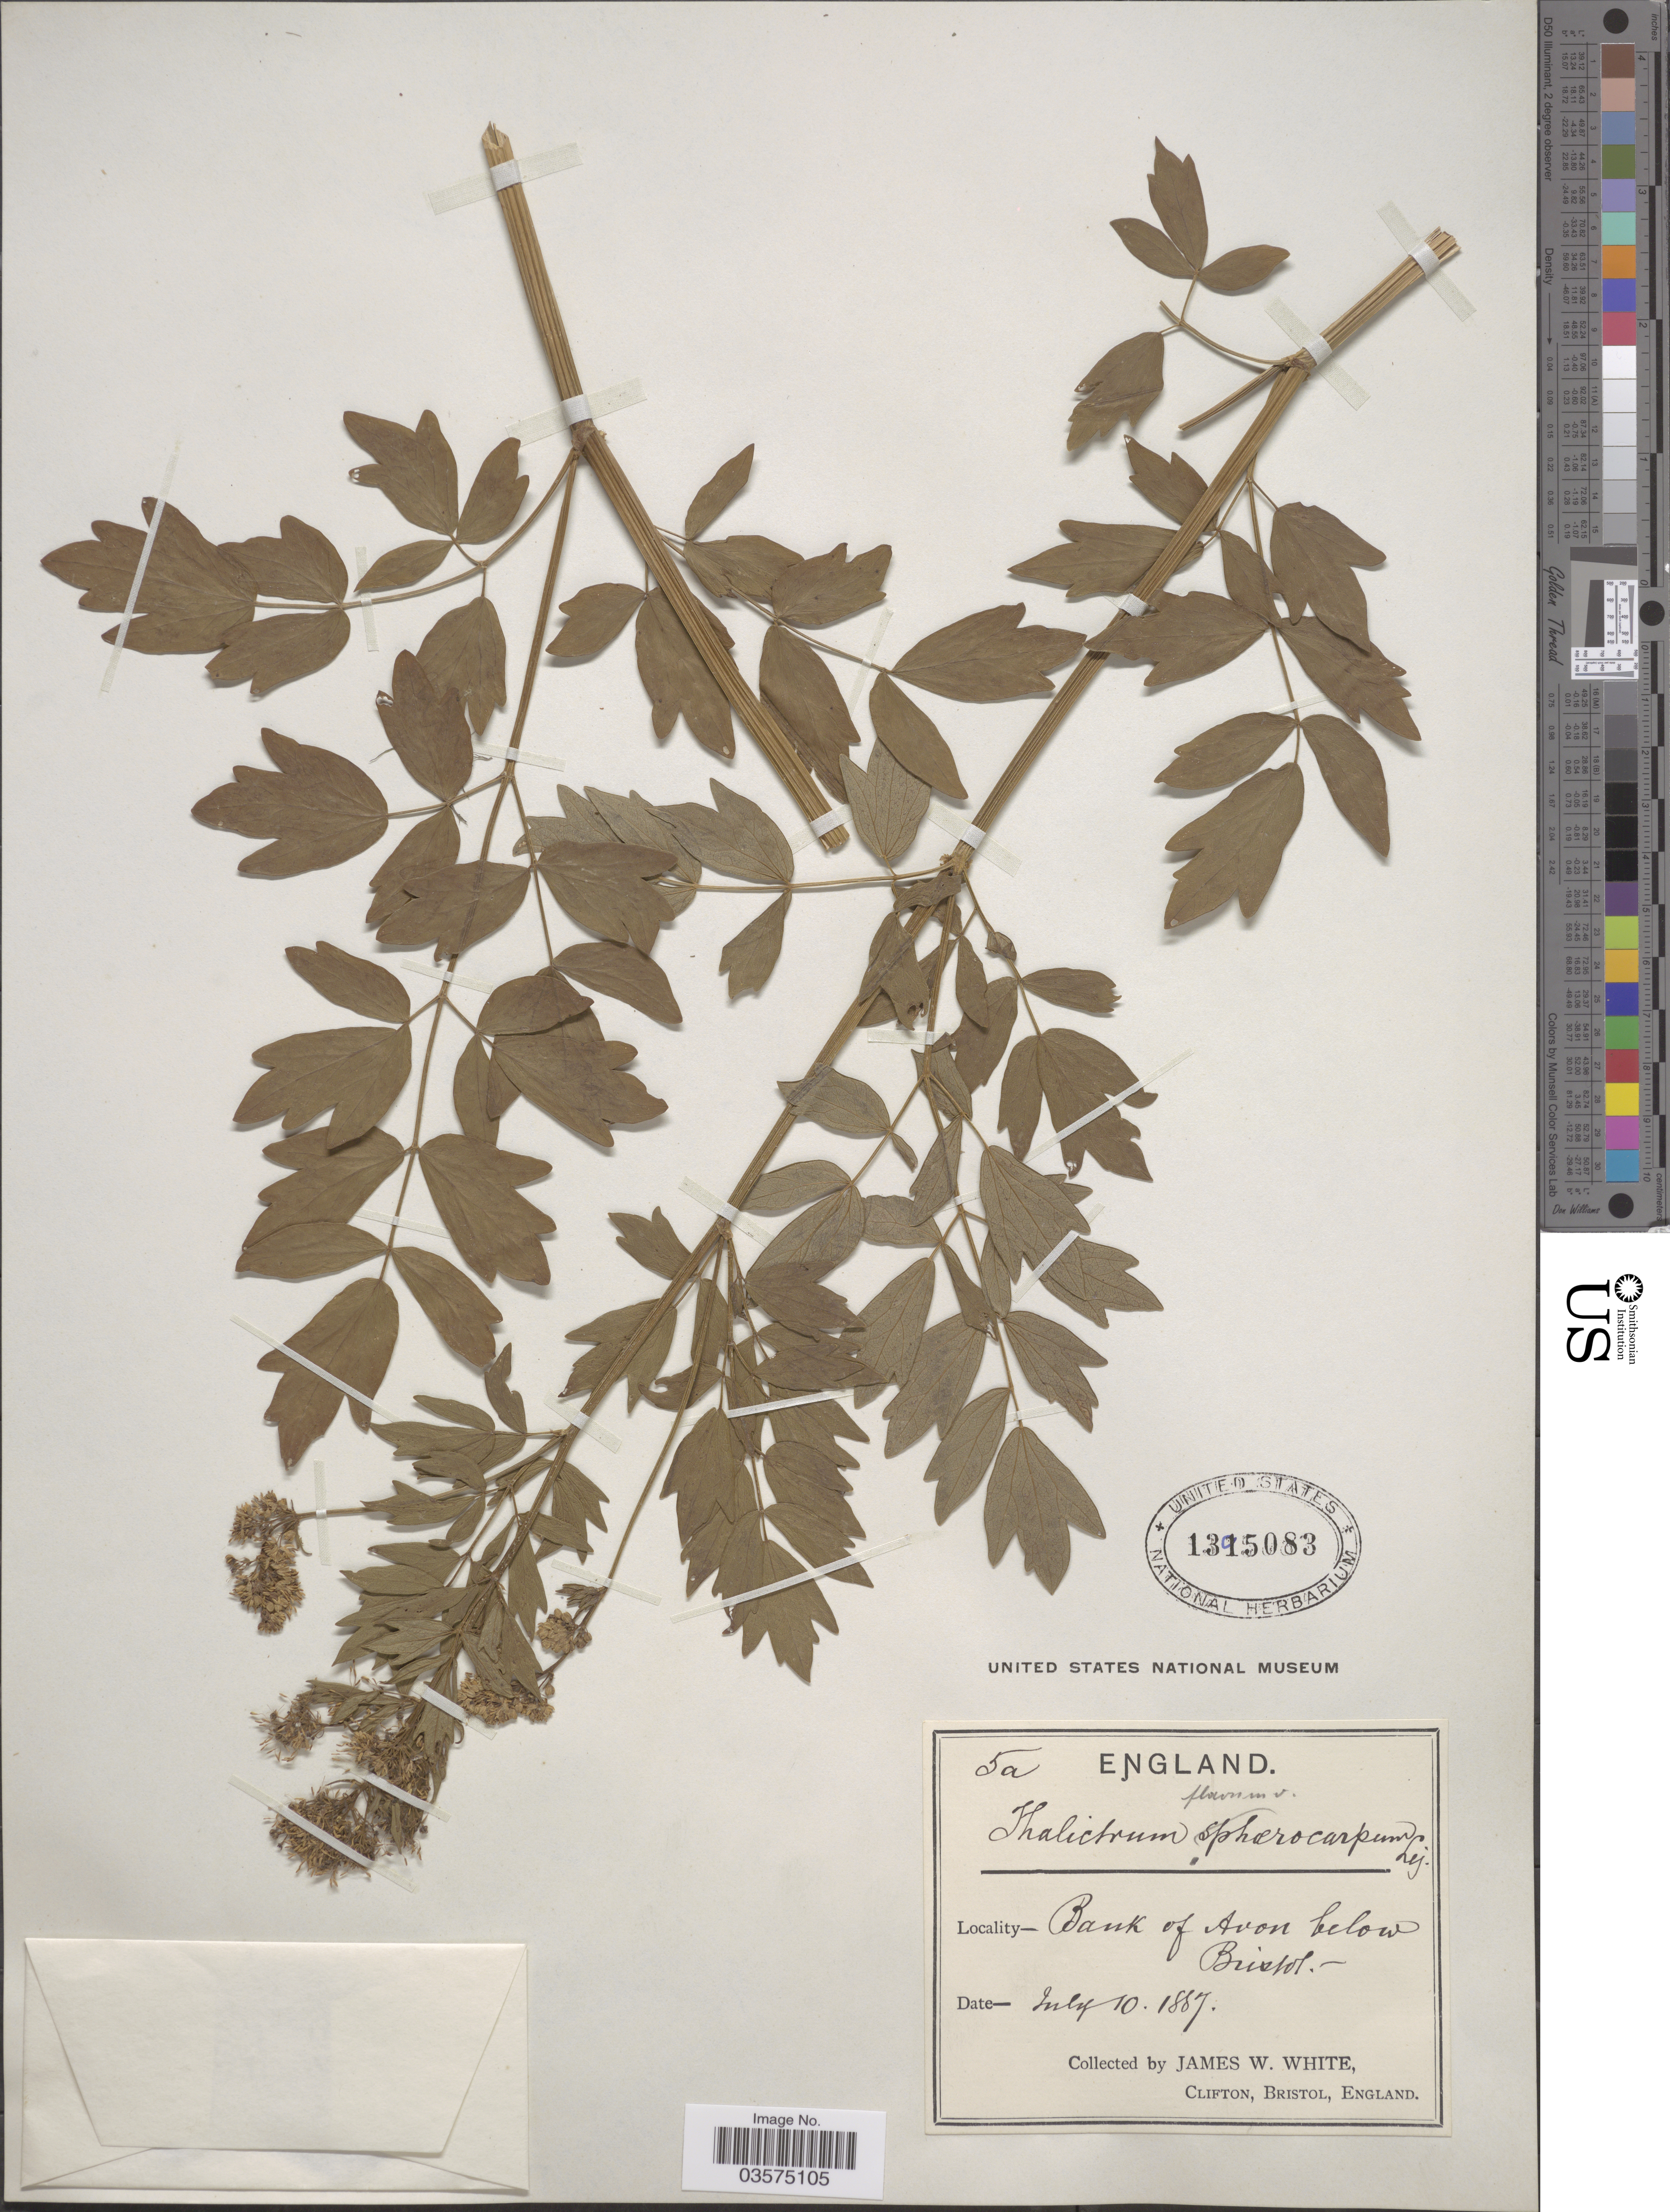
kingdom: Plantae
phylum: Tracheophyta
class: Magnoliopsida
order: Ranunculales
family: Ranunculaceae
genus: Thalictrum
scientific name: Thalictrum flavum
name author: L.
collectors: J. W. White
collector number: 5a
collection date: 1887-07-10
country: United Kingdom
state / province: England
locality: Bank of Avon below Bristol.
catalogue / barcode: US 1395083